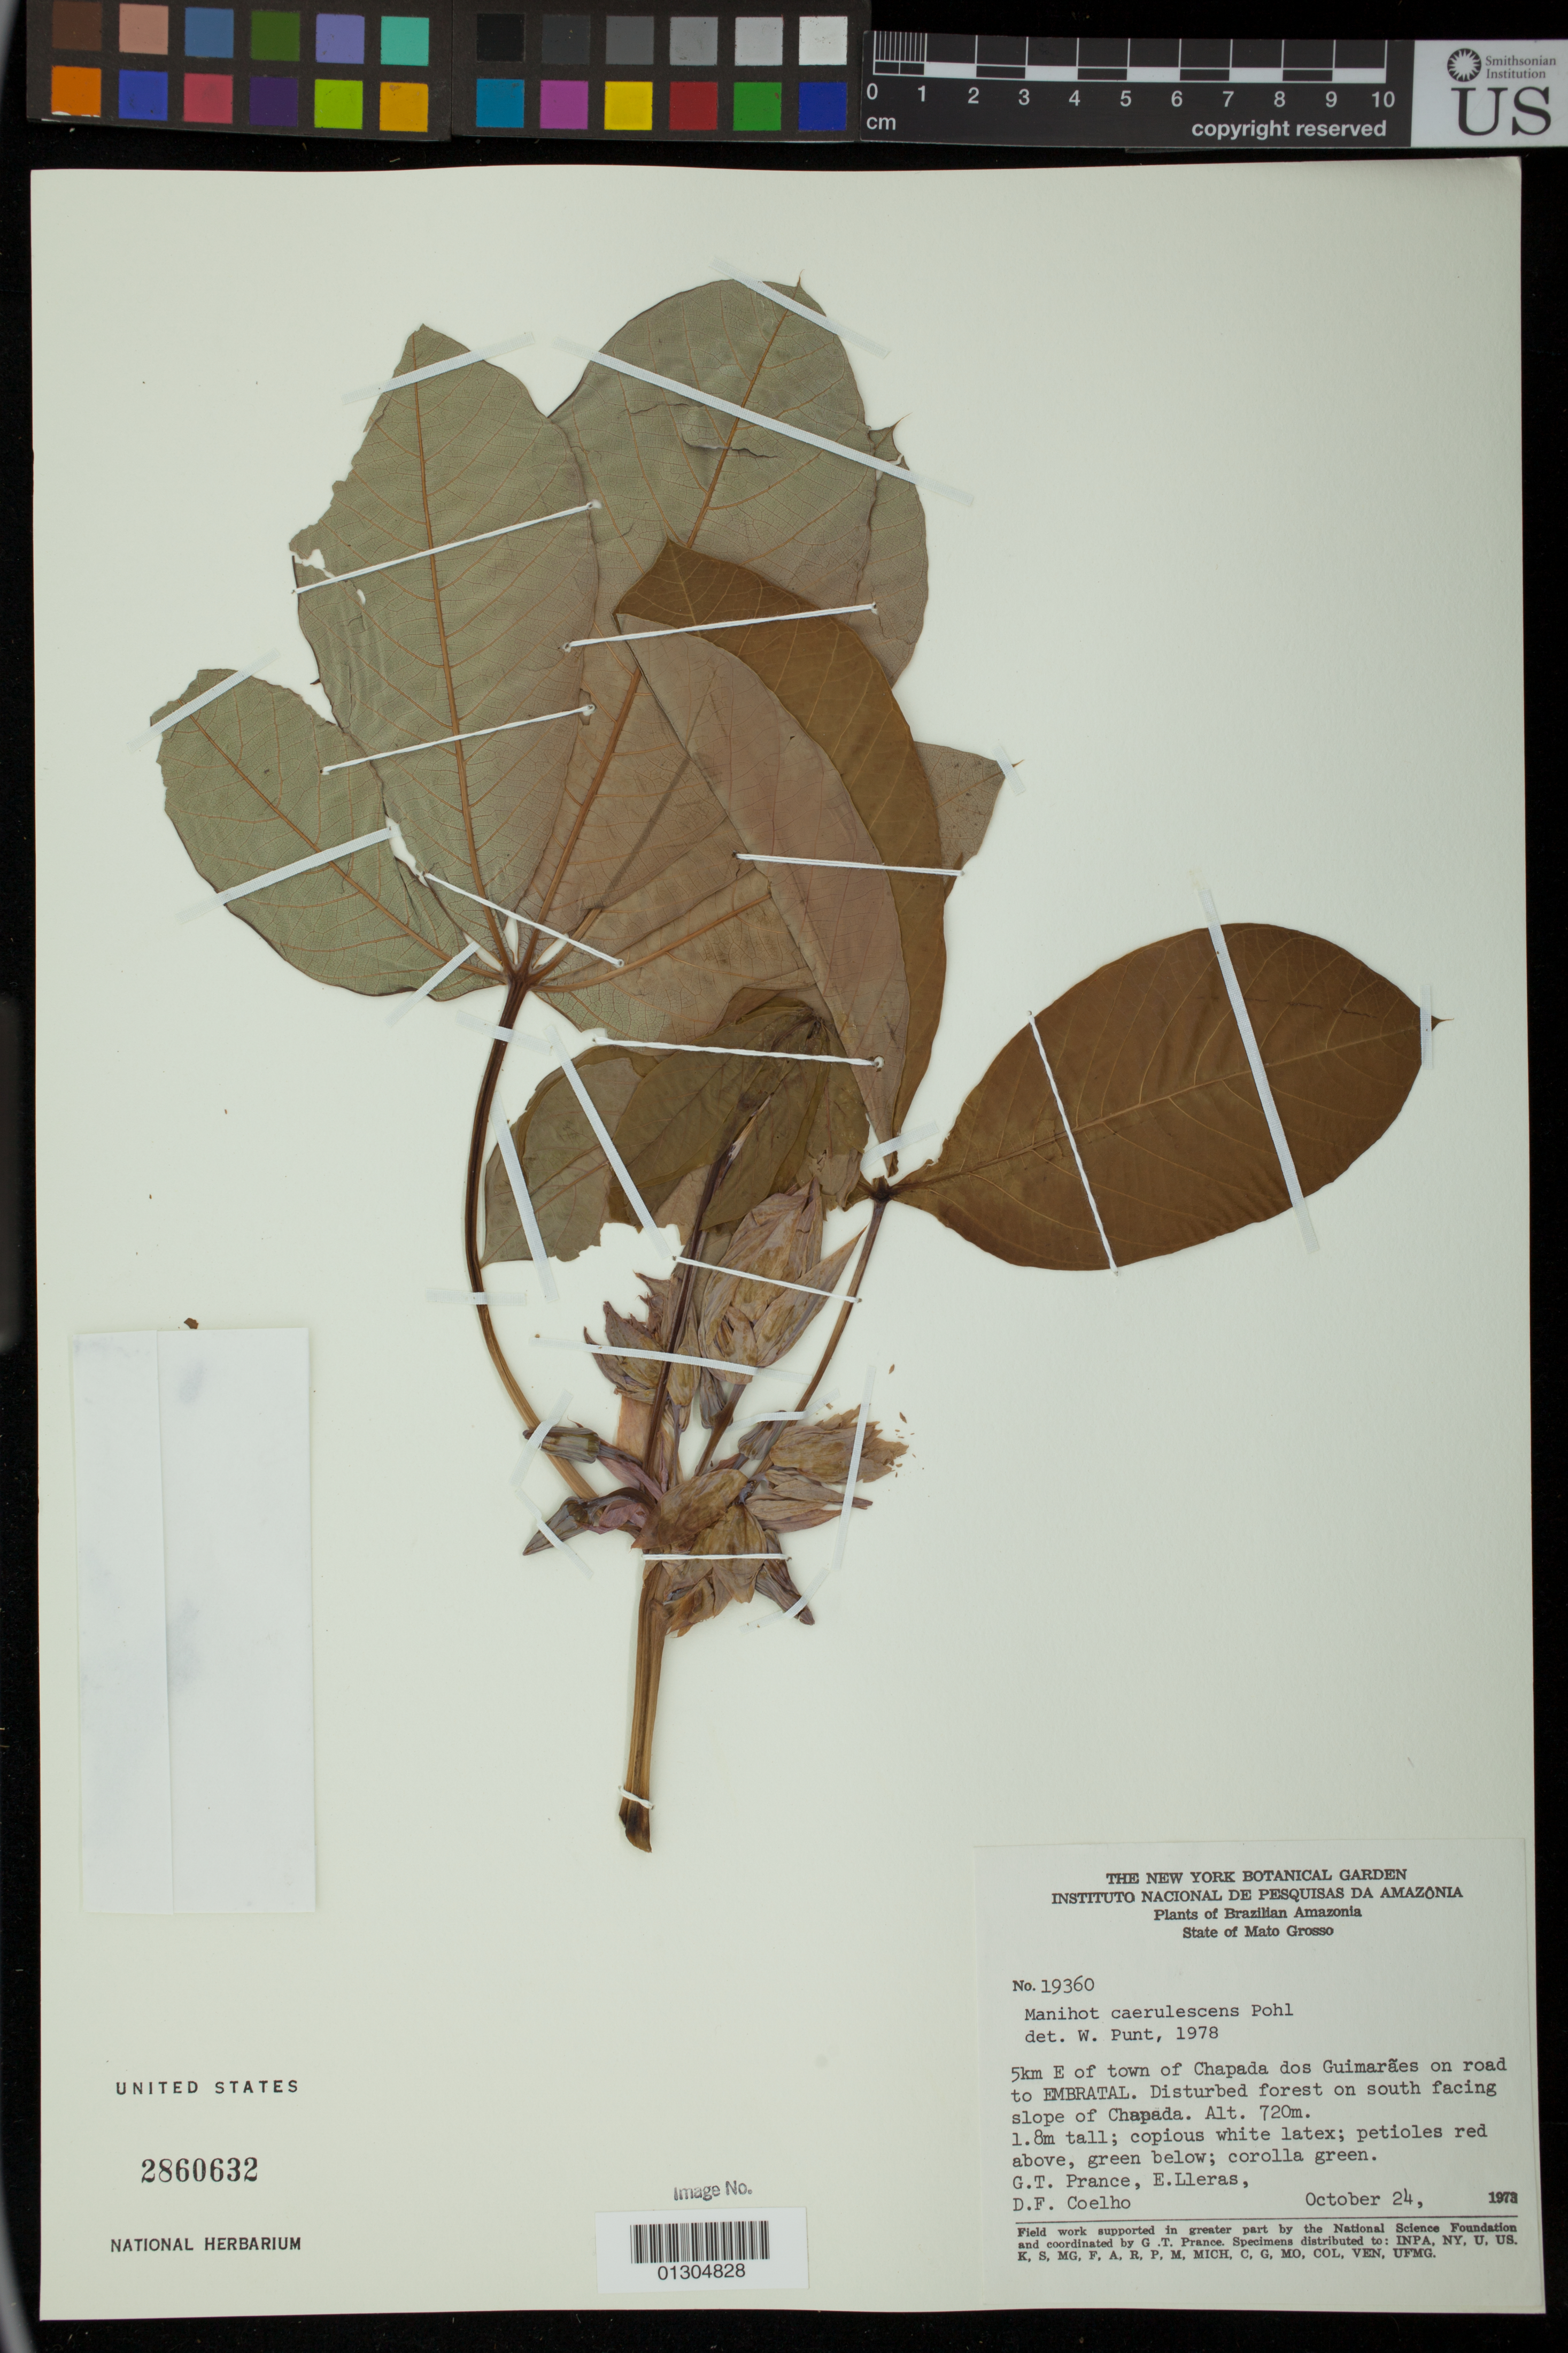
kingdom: Plantae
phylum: Tracheophyta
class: Magnoliopsida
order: Malpighiales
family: Euphorbiaceae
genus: Manihot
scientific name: Manihot caerulescens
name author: Pohl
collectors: G. T. Prance, E. Lleras & D. Coelhho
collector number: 19360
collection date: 1973-10-24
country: Brazil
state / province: Mato Grosso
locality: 5 km E of town of Chapada dos Guimaraes on road to EMBRATAL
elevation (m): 720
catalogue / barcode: US 2860632